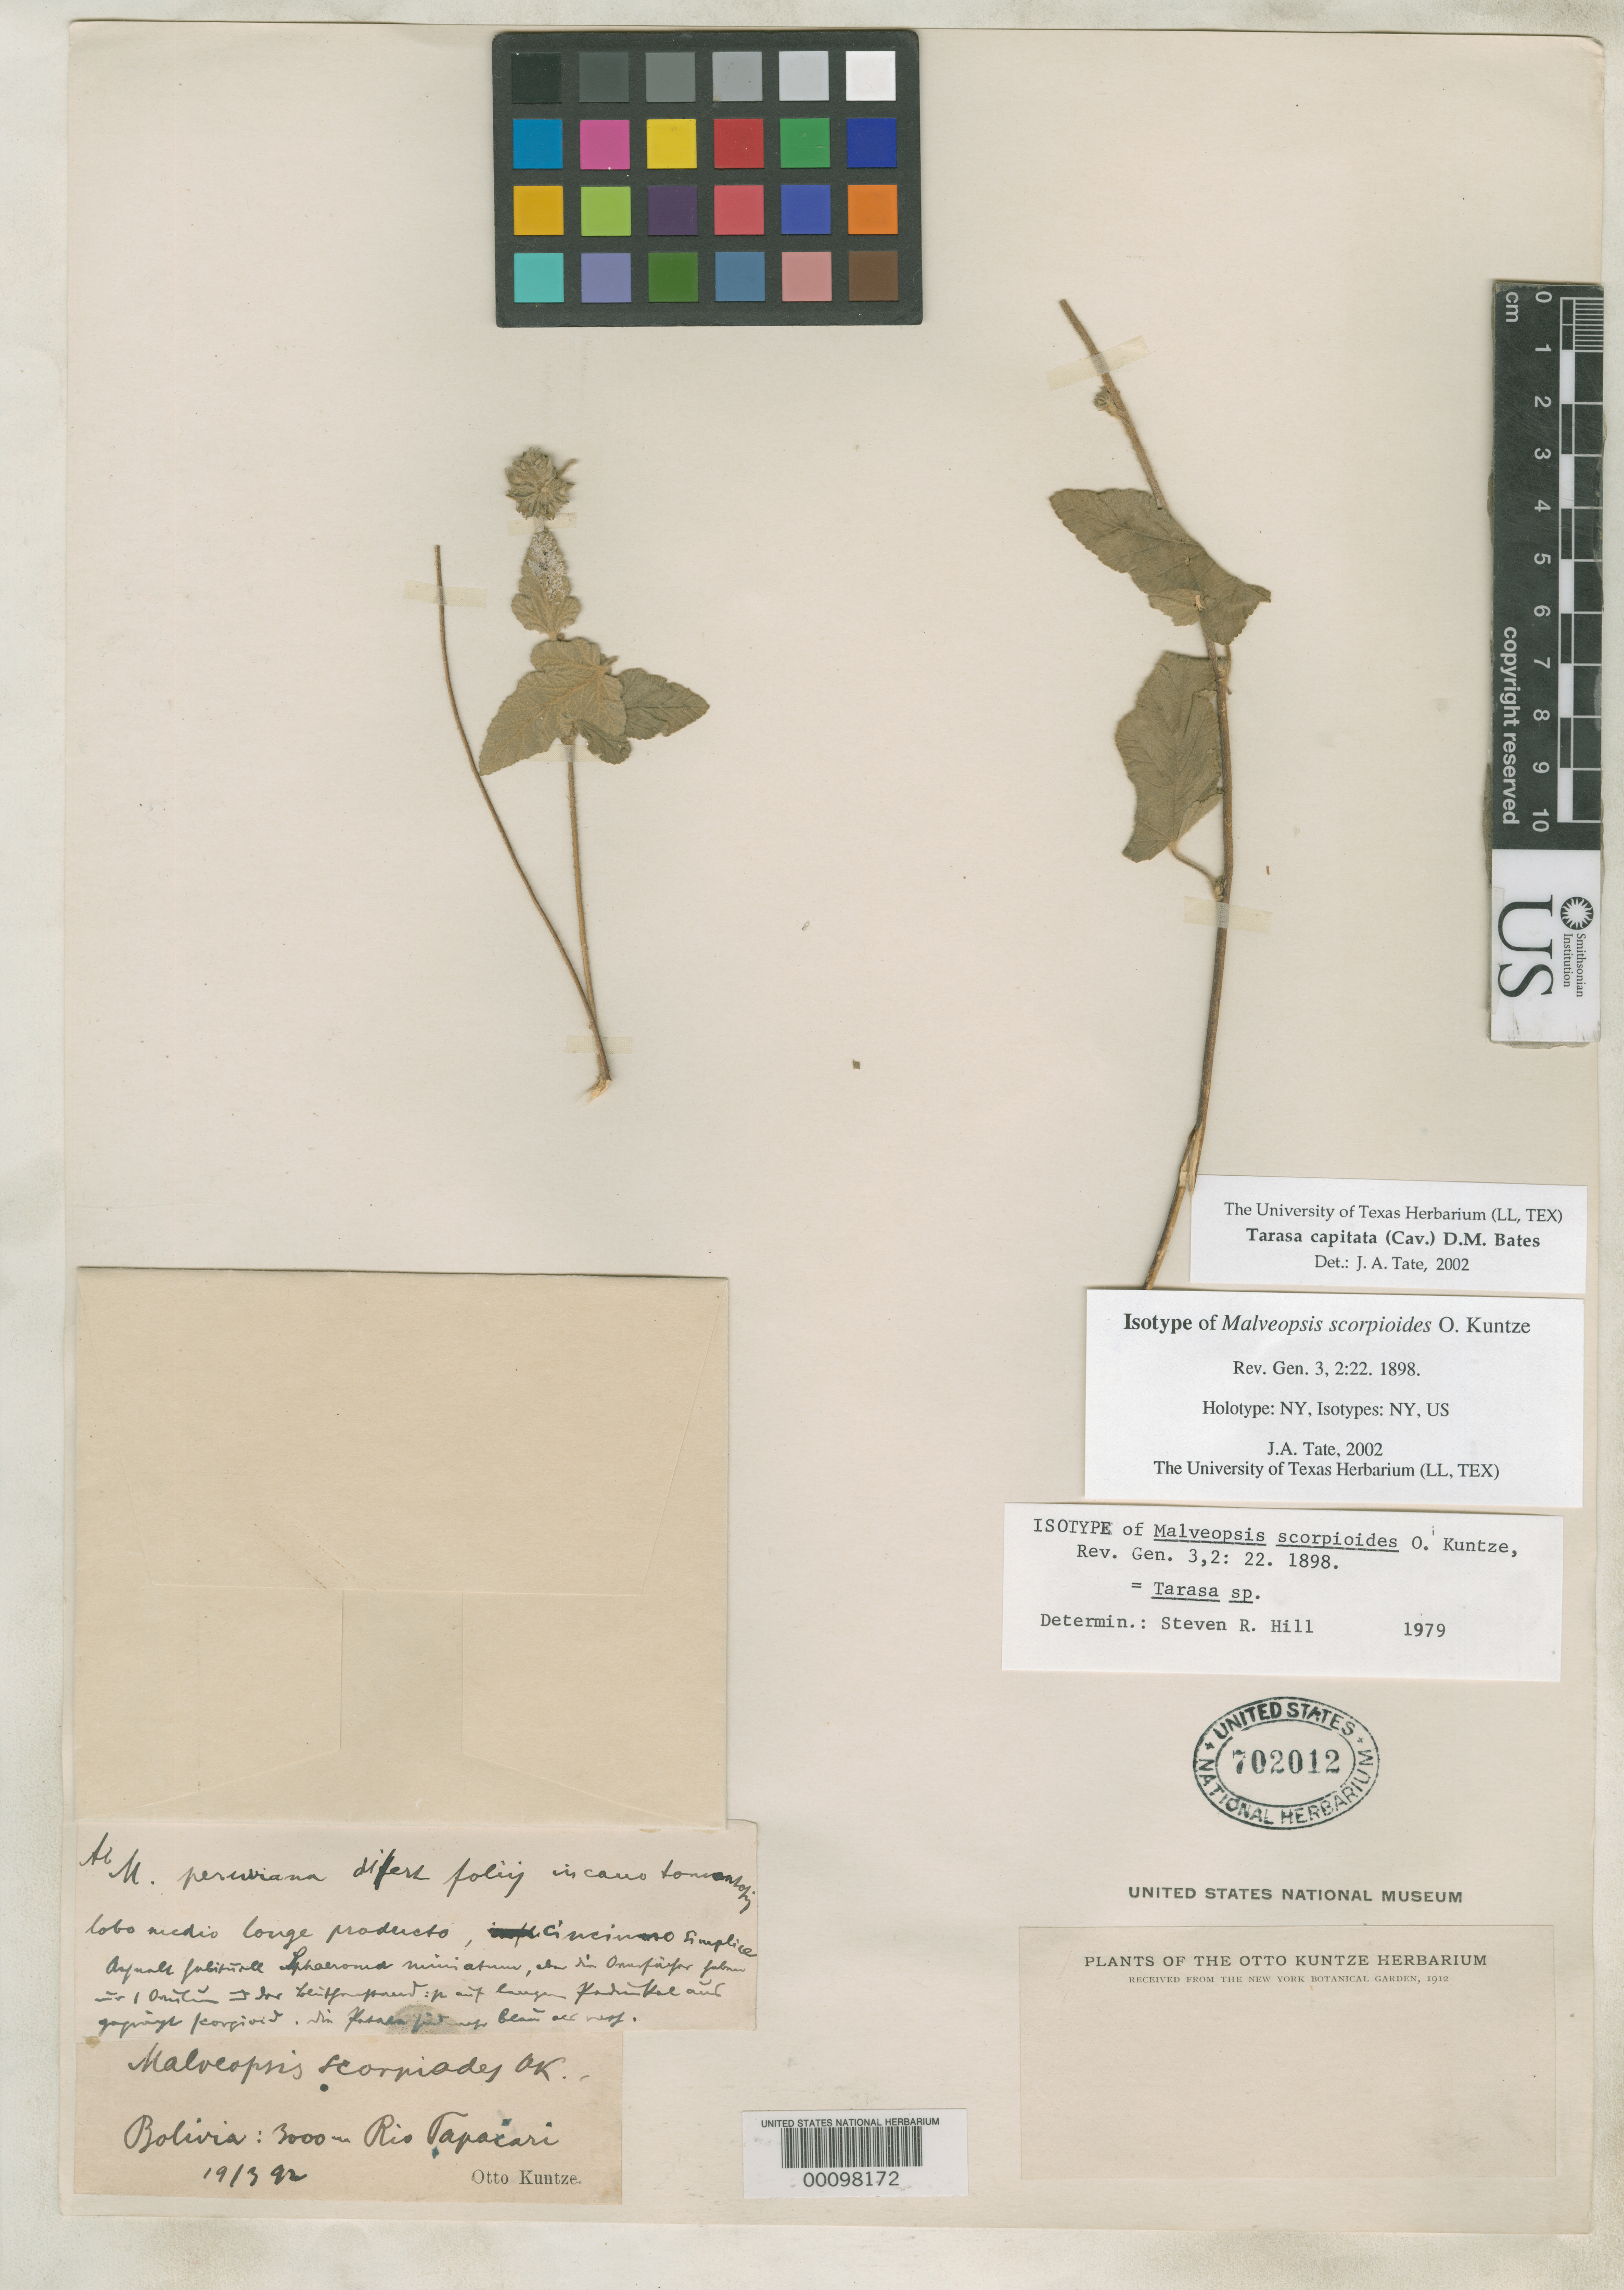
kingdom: Plantae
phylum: Tracheophyta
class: Magnoliopsida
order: Malvales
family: Malvaceae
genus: Malveopsis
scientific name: Malveopsis scorpioides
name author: Kuntze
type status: Isotype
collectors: C.E.O. Kuntze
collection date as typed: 19 Mar 1892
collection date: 1892-03-19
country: Bolivia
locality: Rio Tapacari.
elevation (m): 3000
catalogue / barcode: US 702012